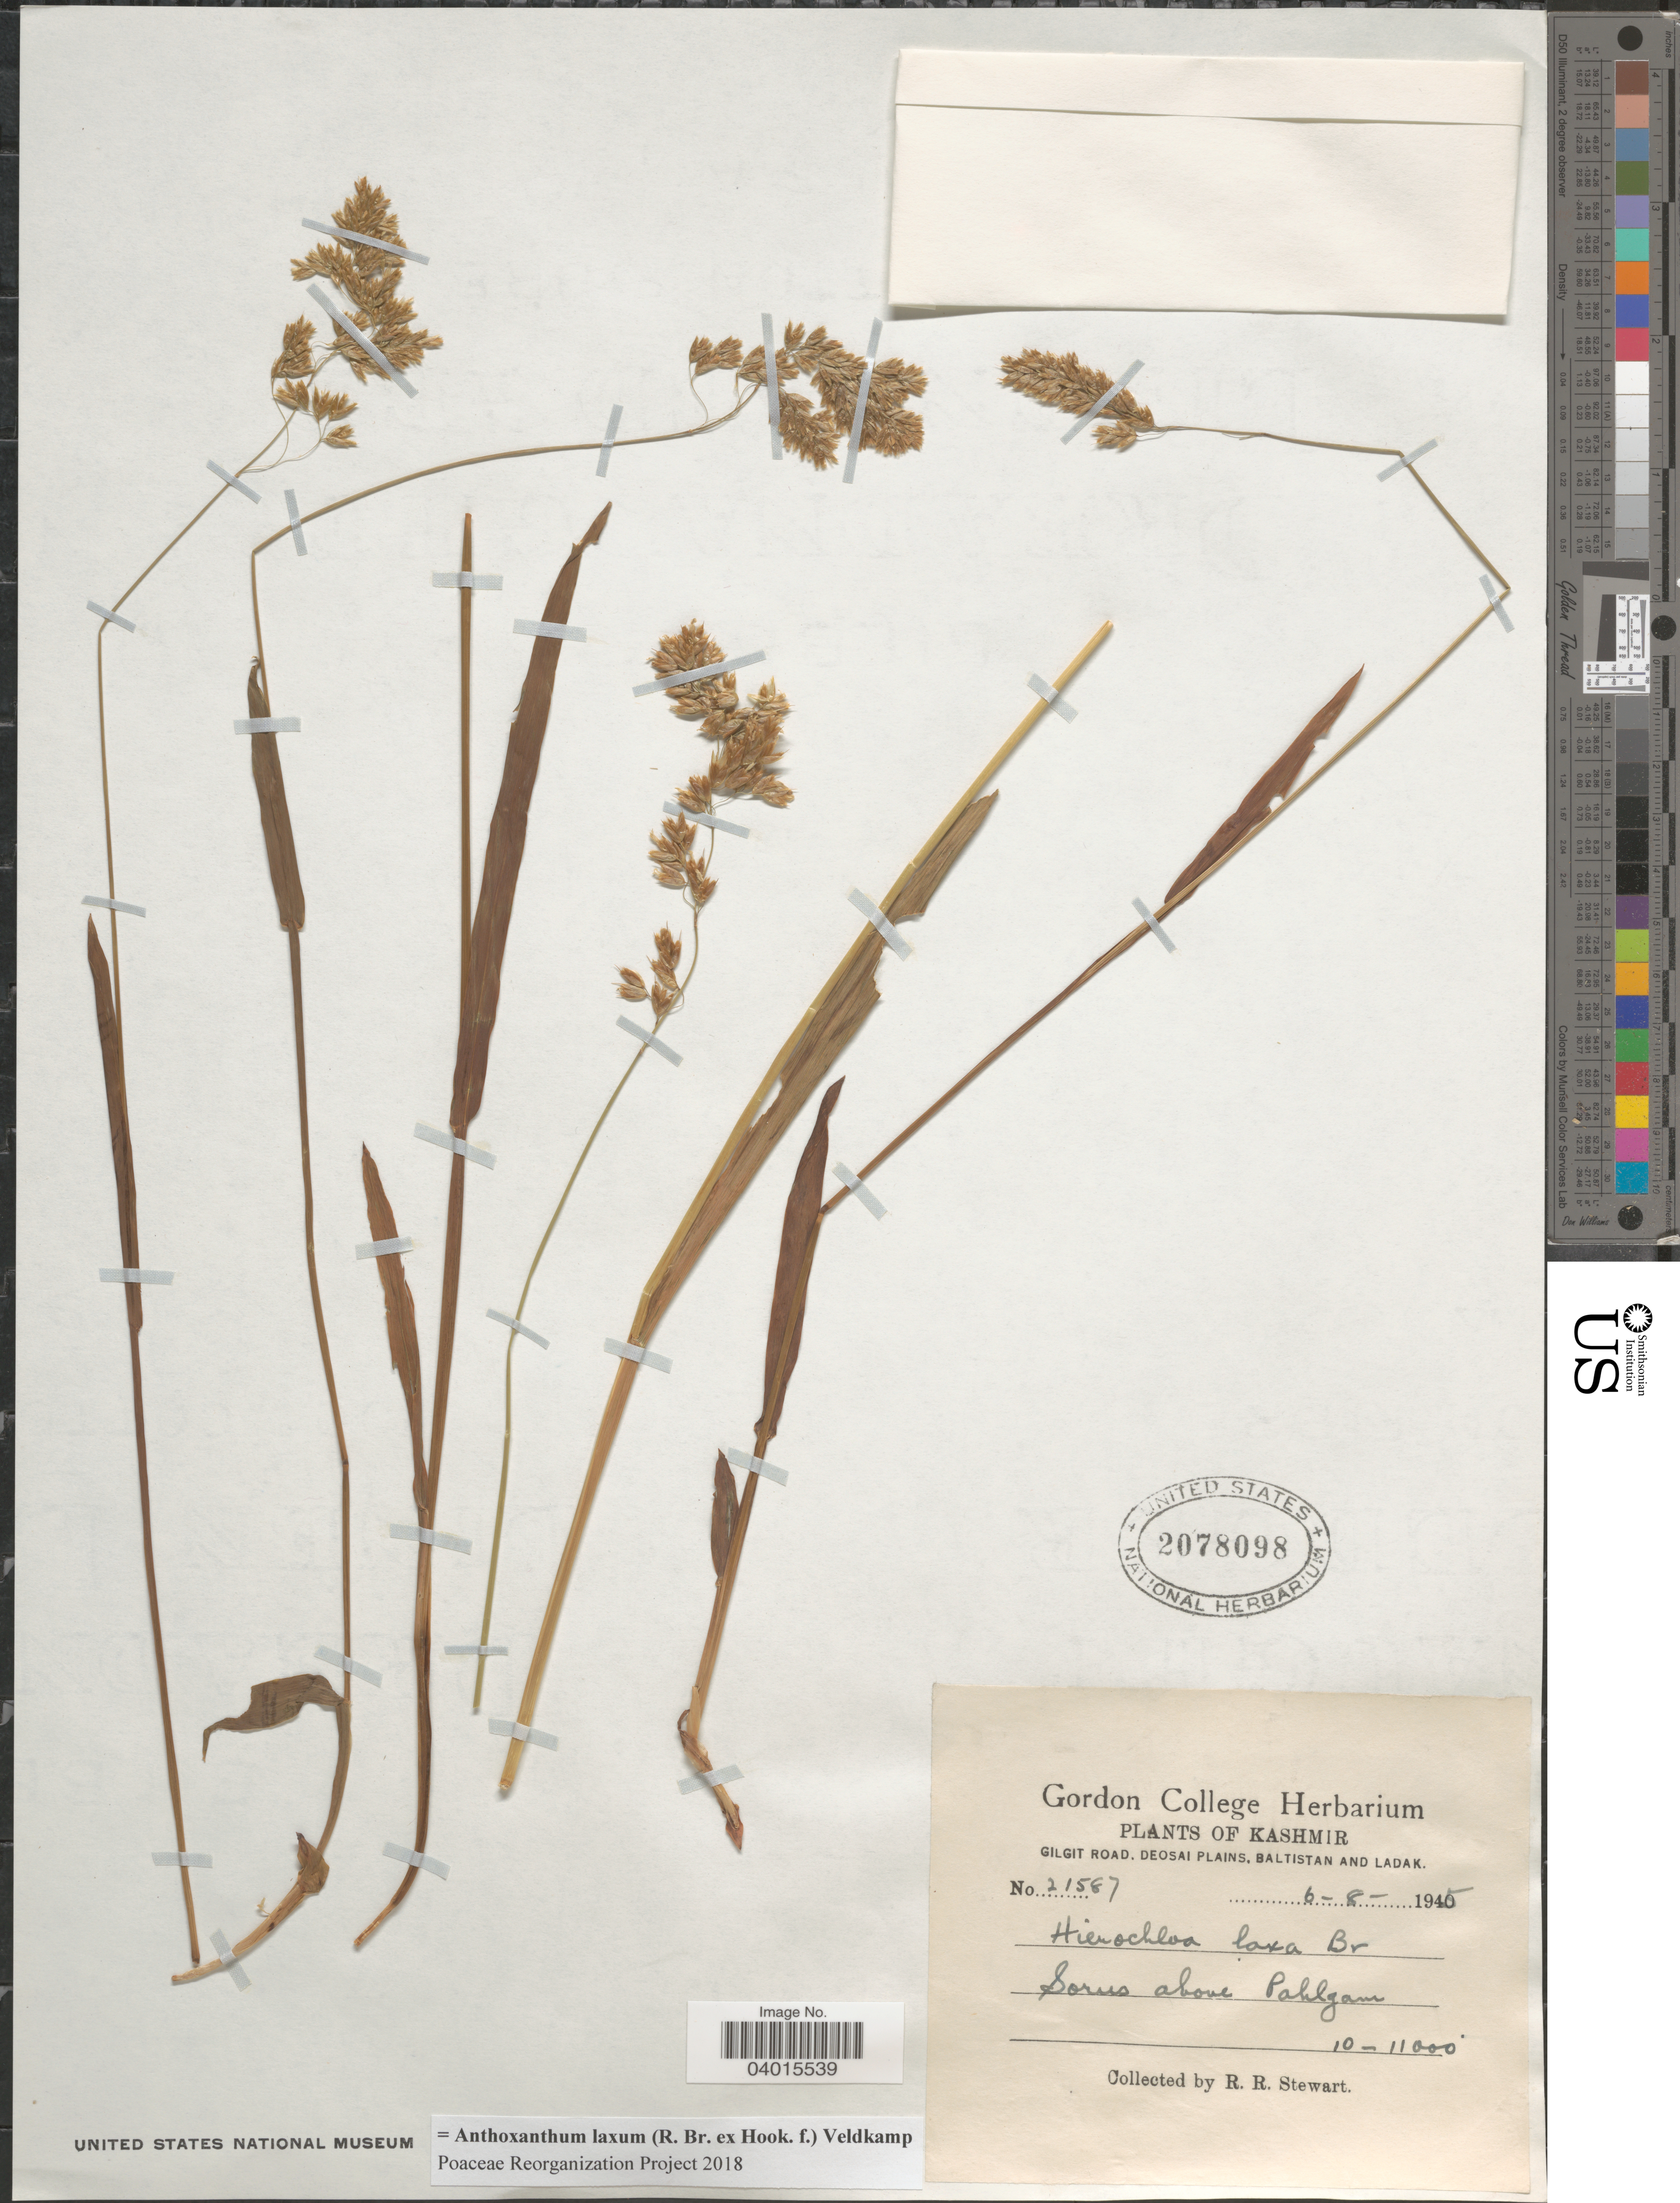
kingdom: Plantae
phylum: Tracheophyta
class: Liliopsida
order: Poales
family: Poaceae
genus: Anthoxanthum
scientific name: Anthoxanthum laxum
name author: (R. Br. ex Hook. f.) Veldkamp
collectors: R. Stewart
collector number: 21587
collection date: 1945-08-06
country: India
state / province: Jammu and Kashmir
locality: Kashmir. Gilgit Road. Deosai Plains. Baltistan and Ladak. Sorus above Pahlgam.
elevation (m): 3048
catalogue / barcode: US 2078098